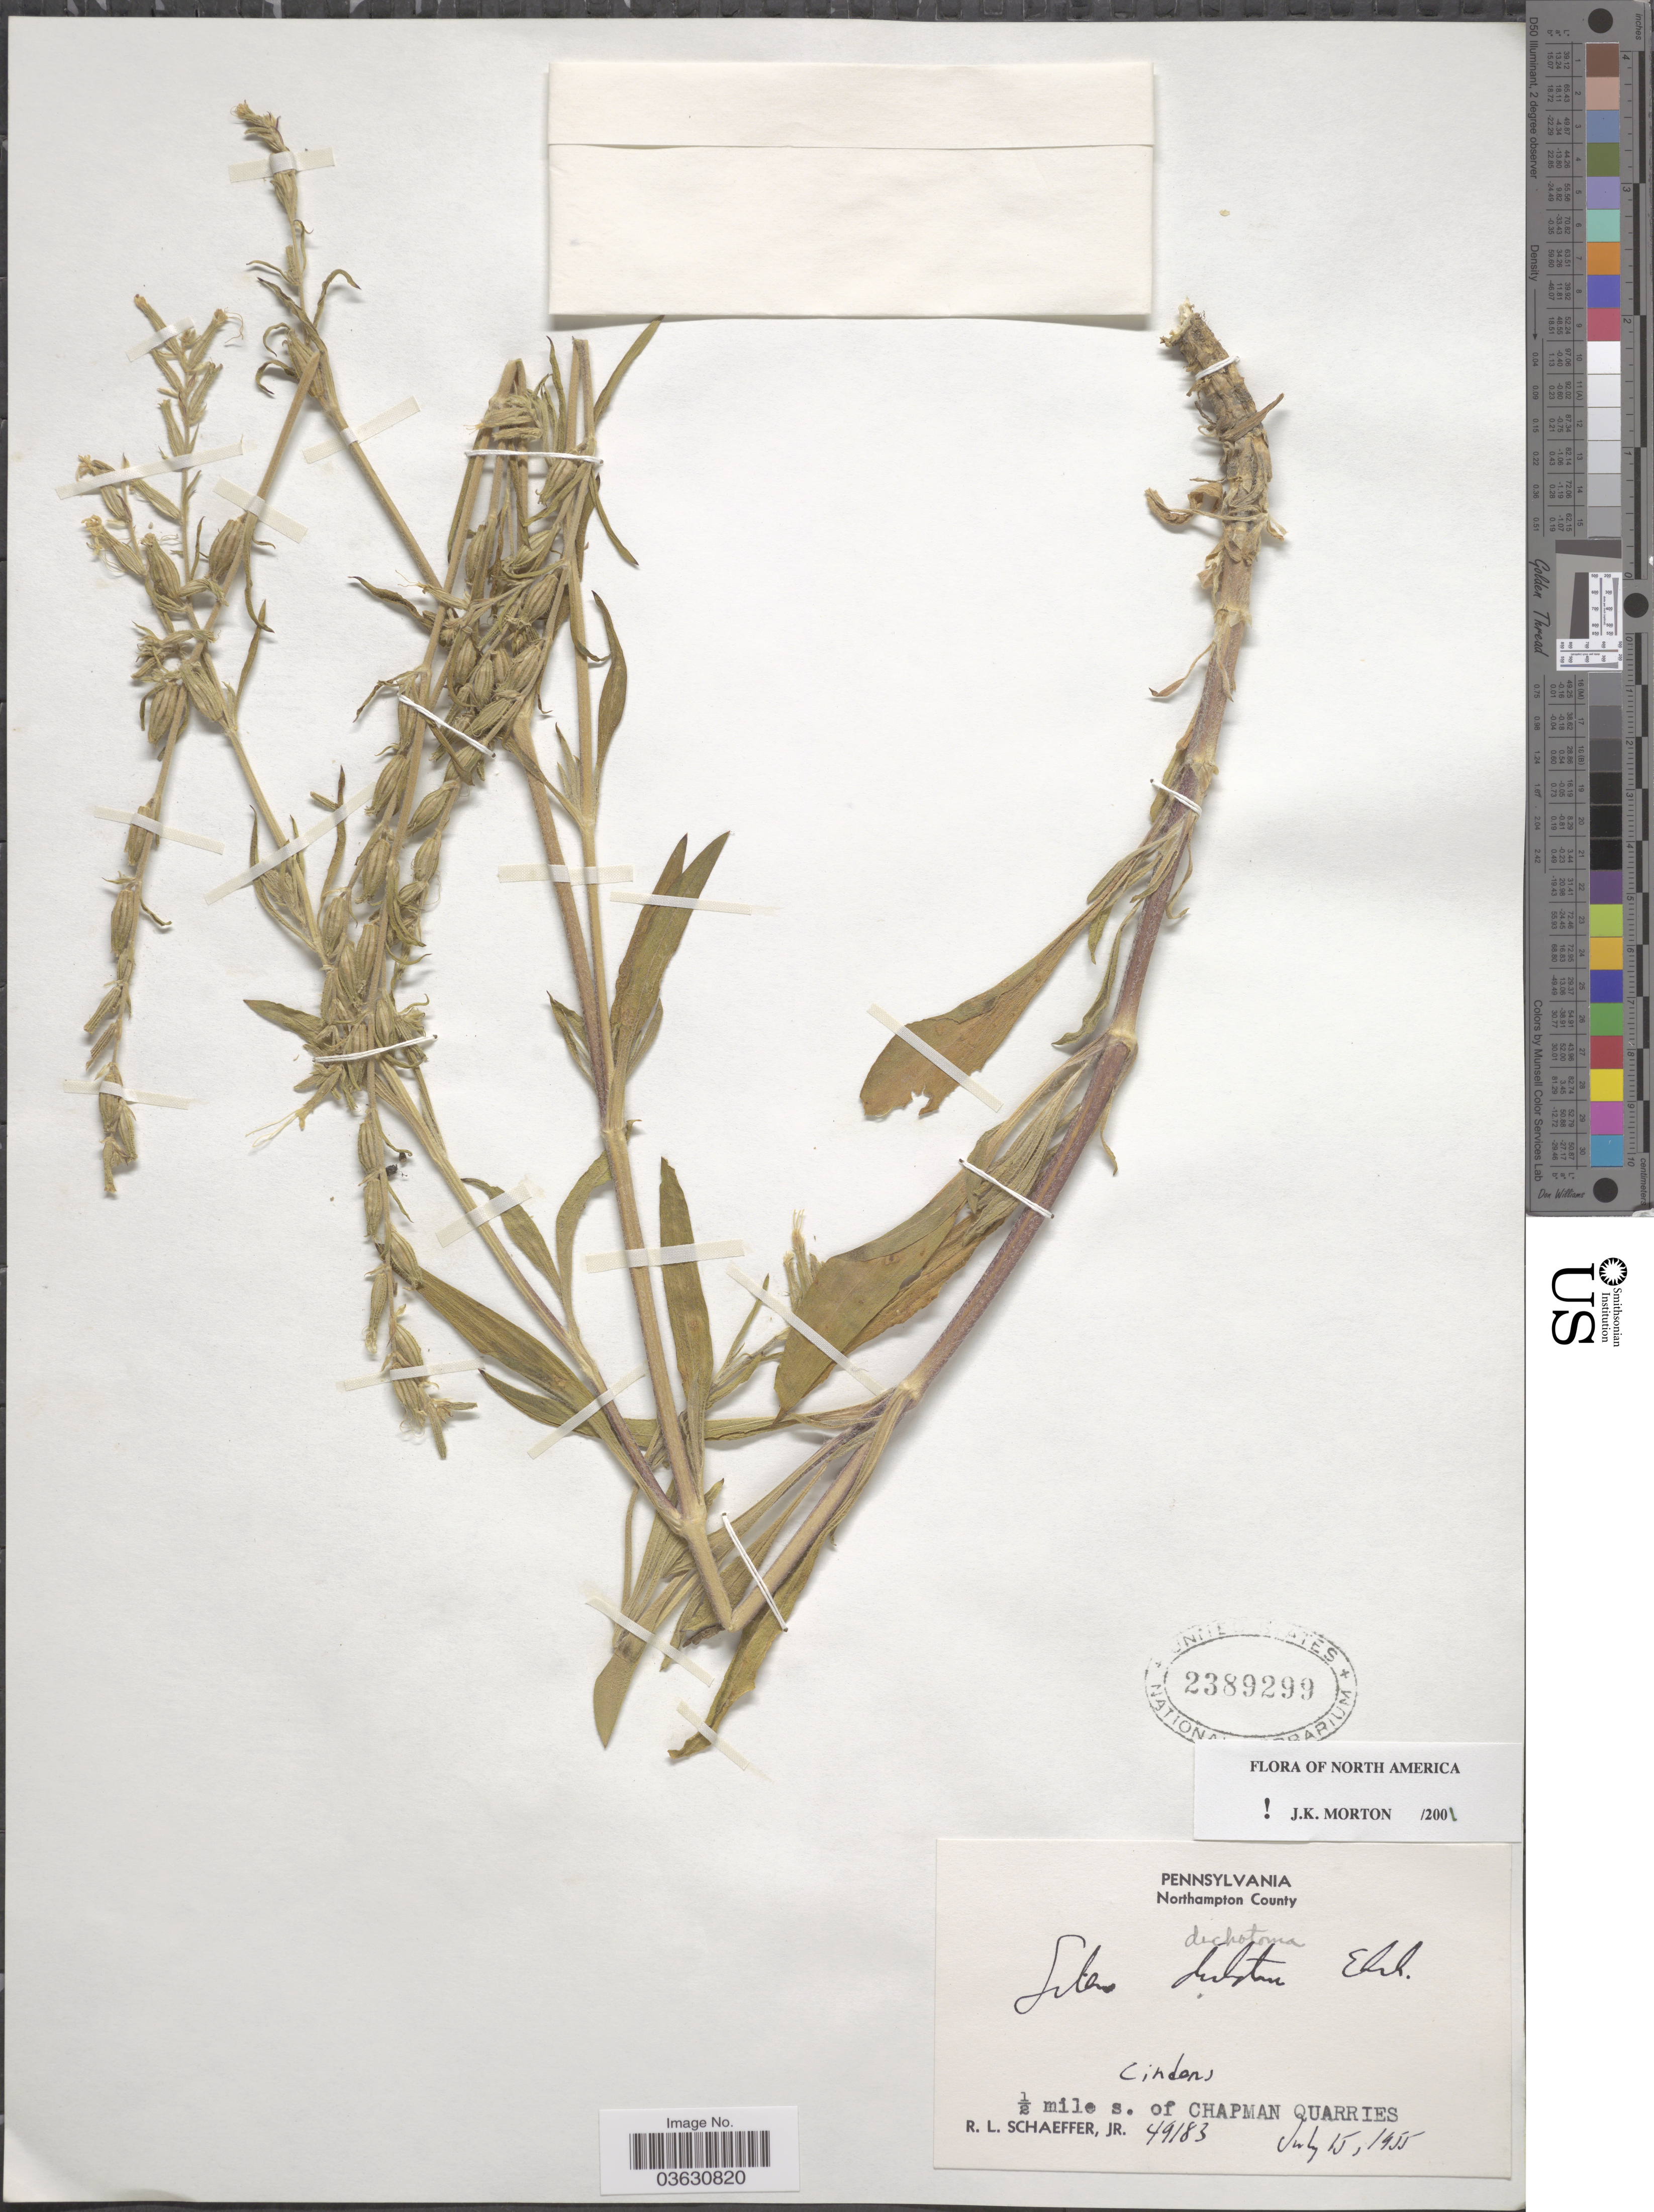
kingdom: Plantae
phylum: Tracheophyta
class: Magnoliopsida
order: Caryophyllales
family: Caryophyllaceae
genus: Silene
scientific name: Silene dichotoma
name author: Ehrh.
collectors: R. L. Schaeffer Jr.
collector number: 49183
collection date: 1955-07-15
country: United States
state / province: Pennsylvania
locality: Northampton County. ½ mile s. of Chapman Quarries.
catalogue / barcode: US 2389299